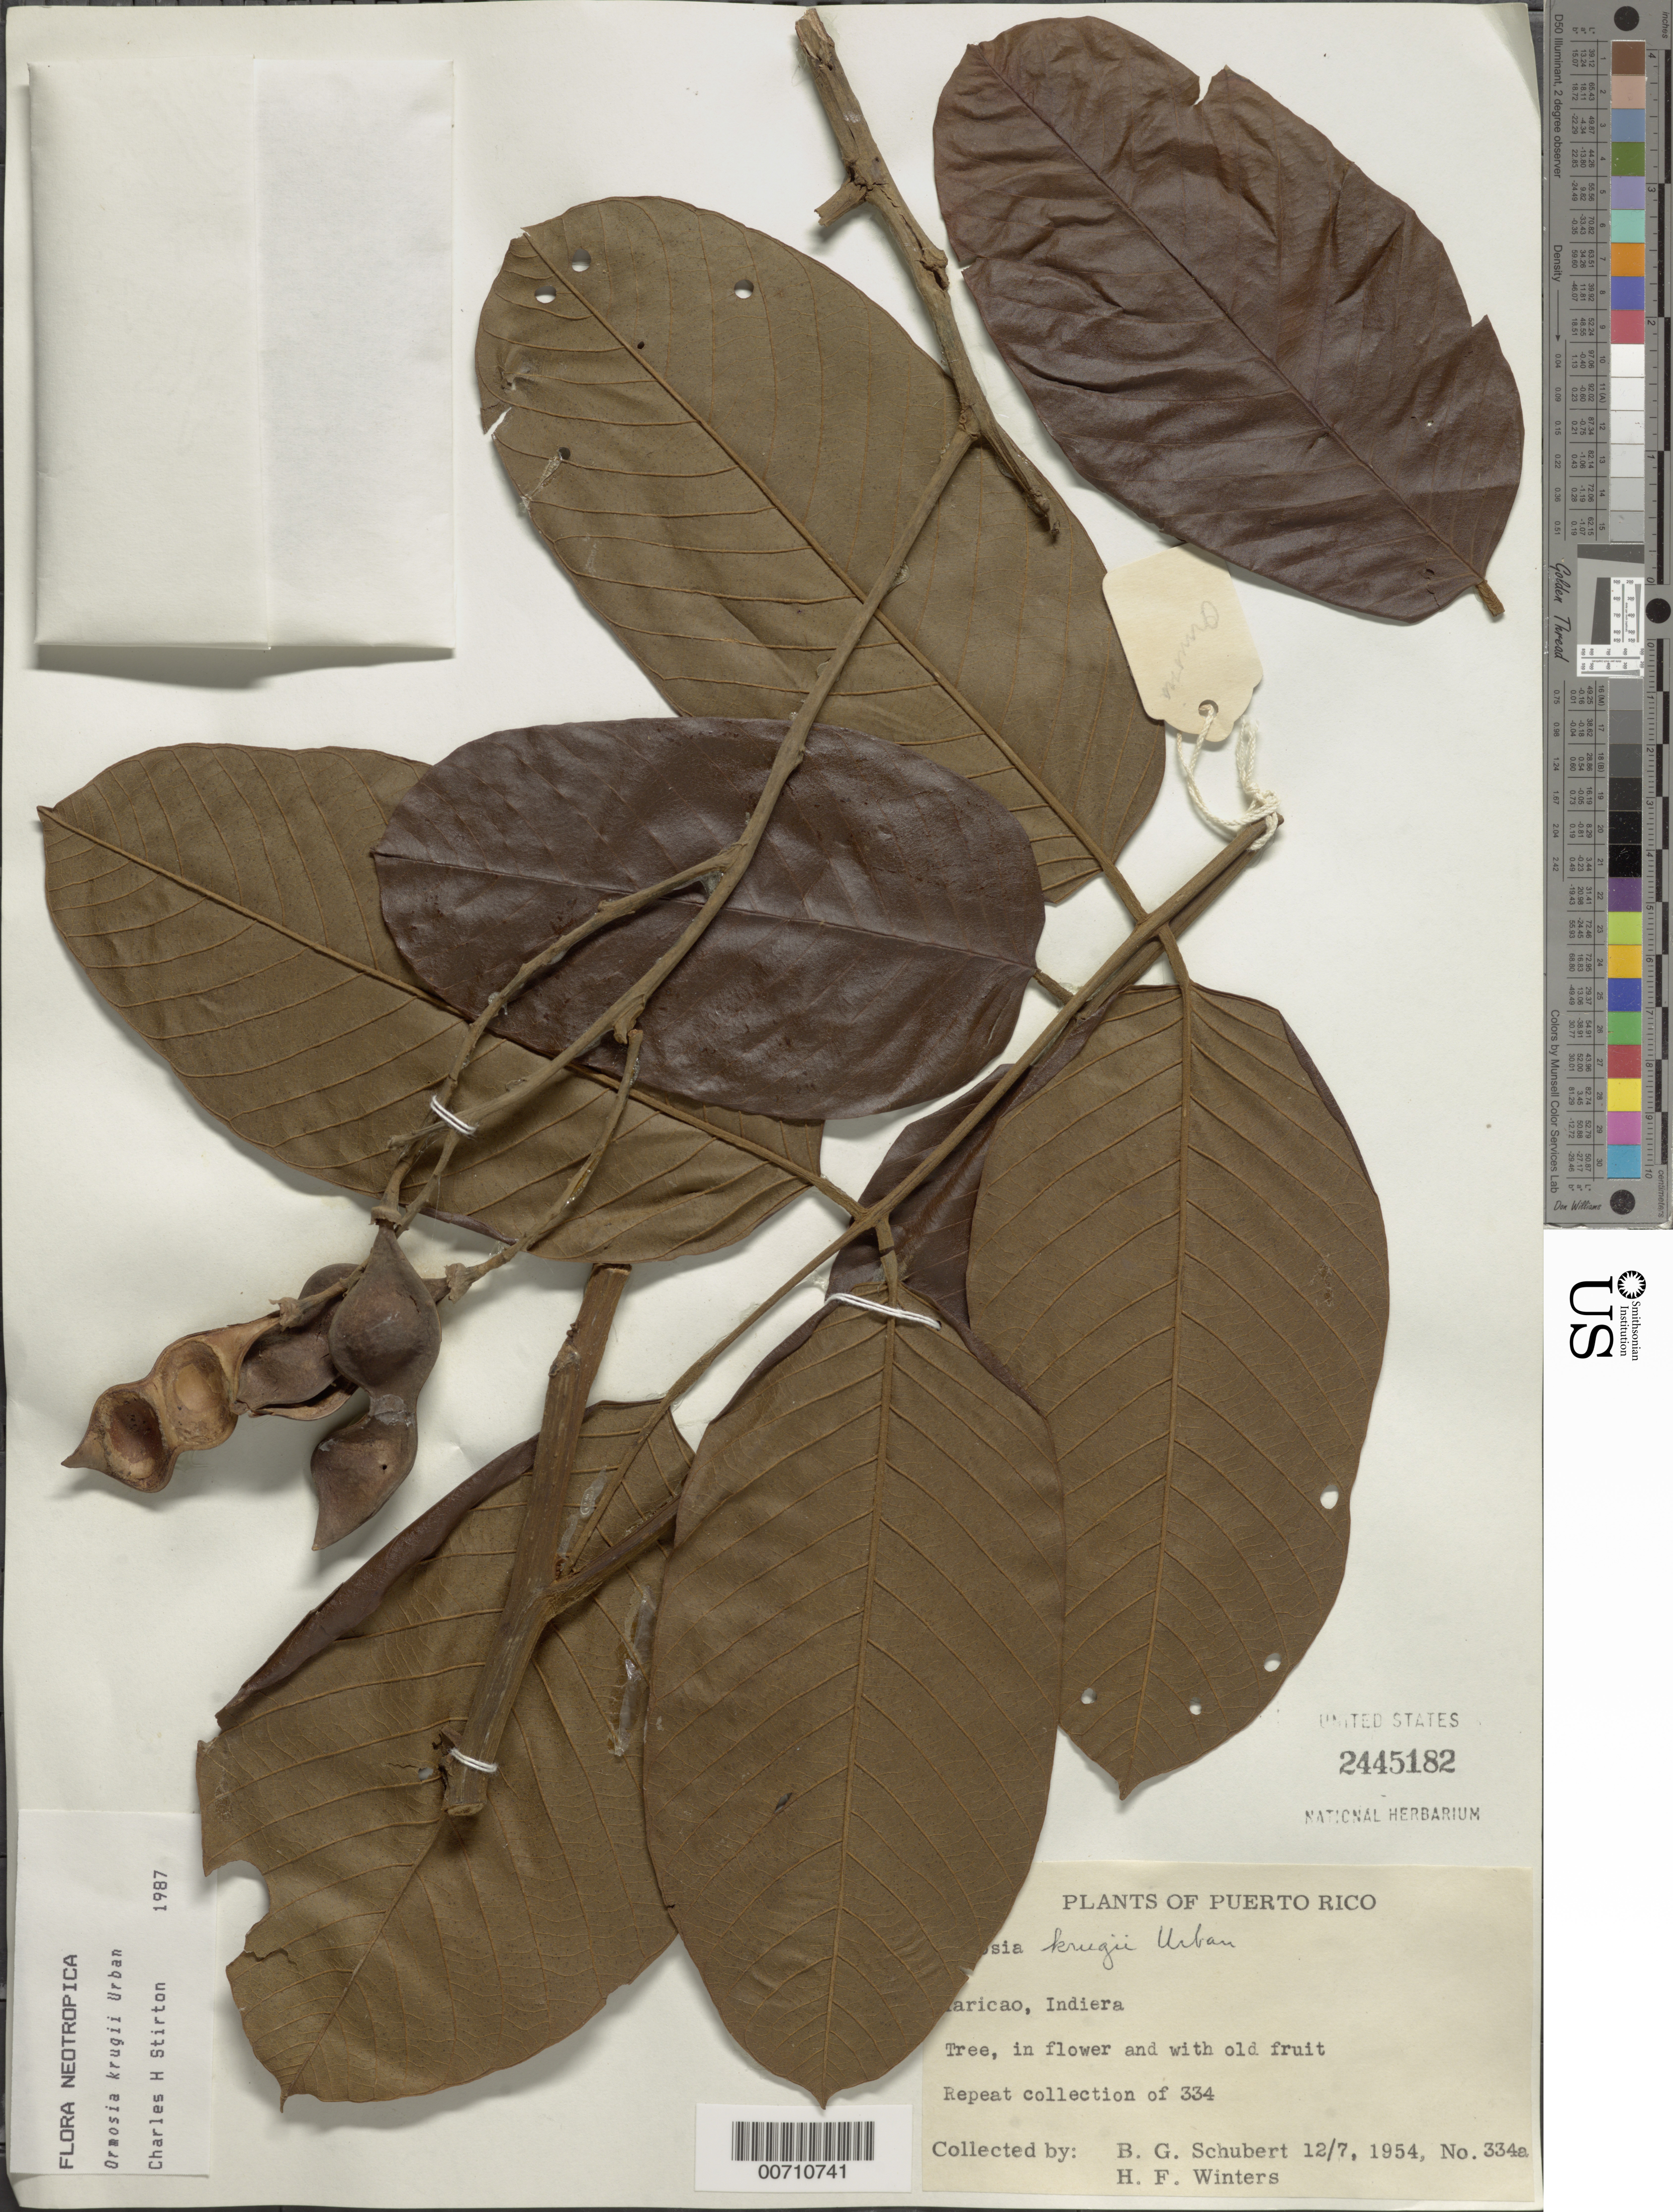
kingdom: Plantae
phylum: Tracheophyta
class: Magnoliopsida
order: Fabales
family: Fabaceae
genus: Ormosia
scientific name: Ormosia krugii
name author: Urb.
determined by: Stirton, Charles H.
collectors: B. Schubert & H. Winters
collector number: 334a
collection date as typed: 07 Dec 1954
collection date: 1954-12-07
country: Puerto Rico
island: Greater Antilles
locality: Maricao, Indiera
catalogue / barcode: US 2445182